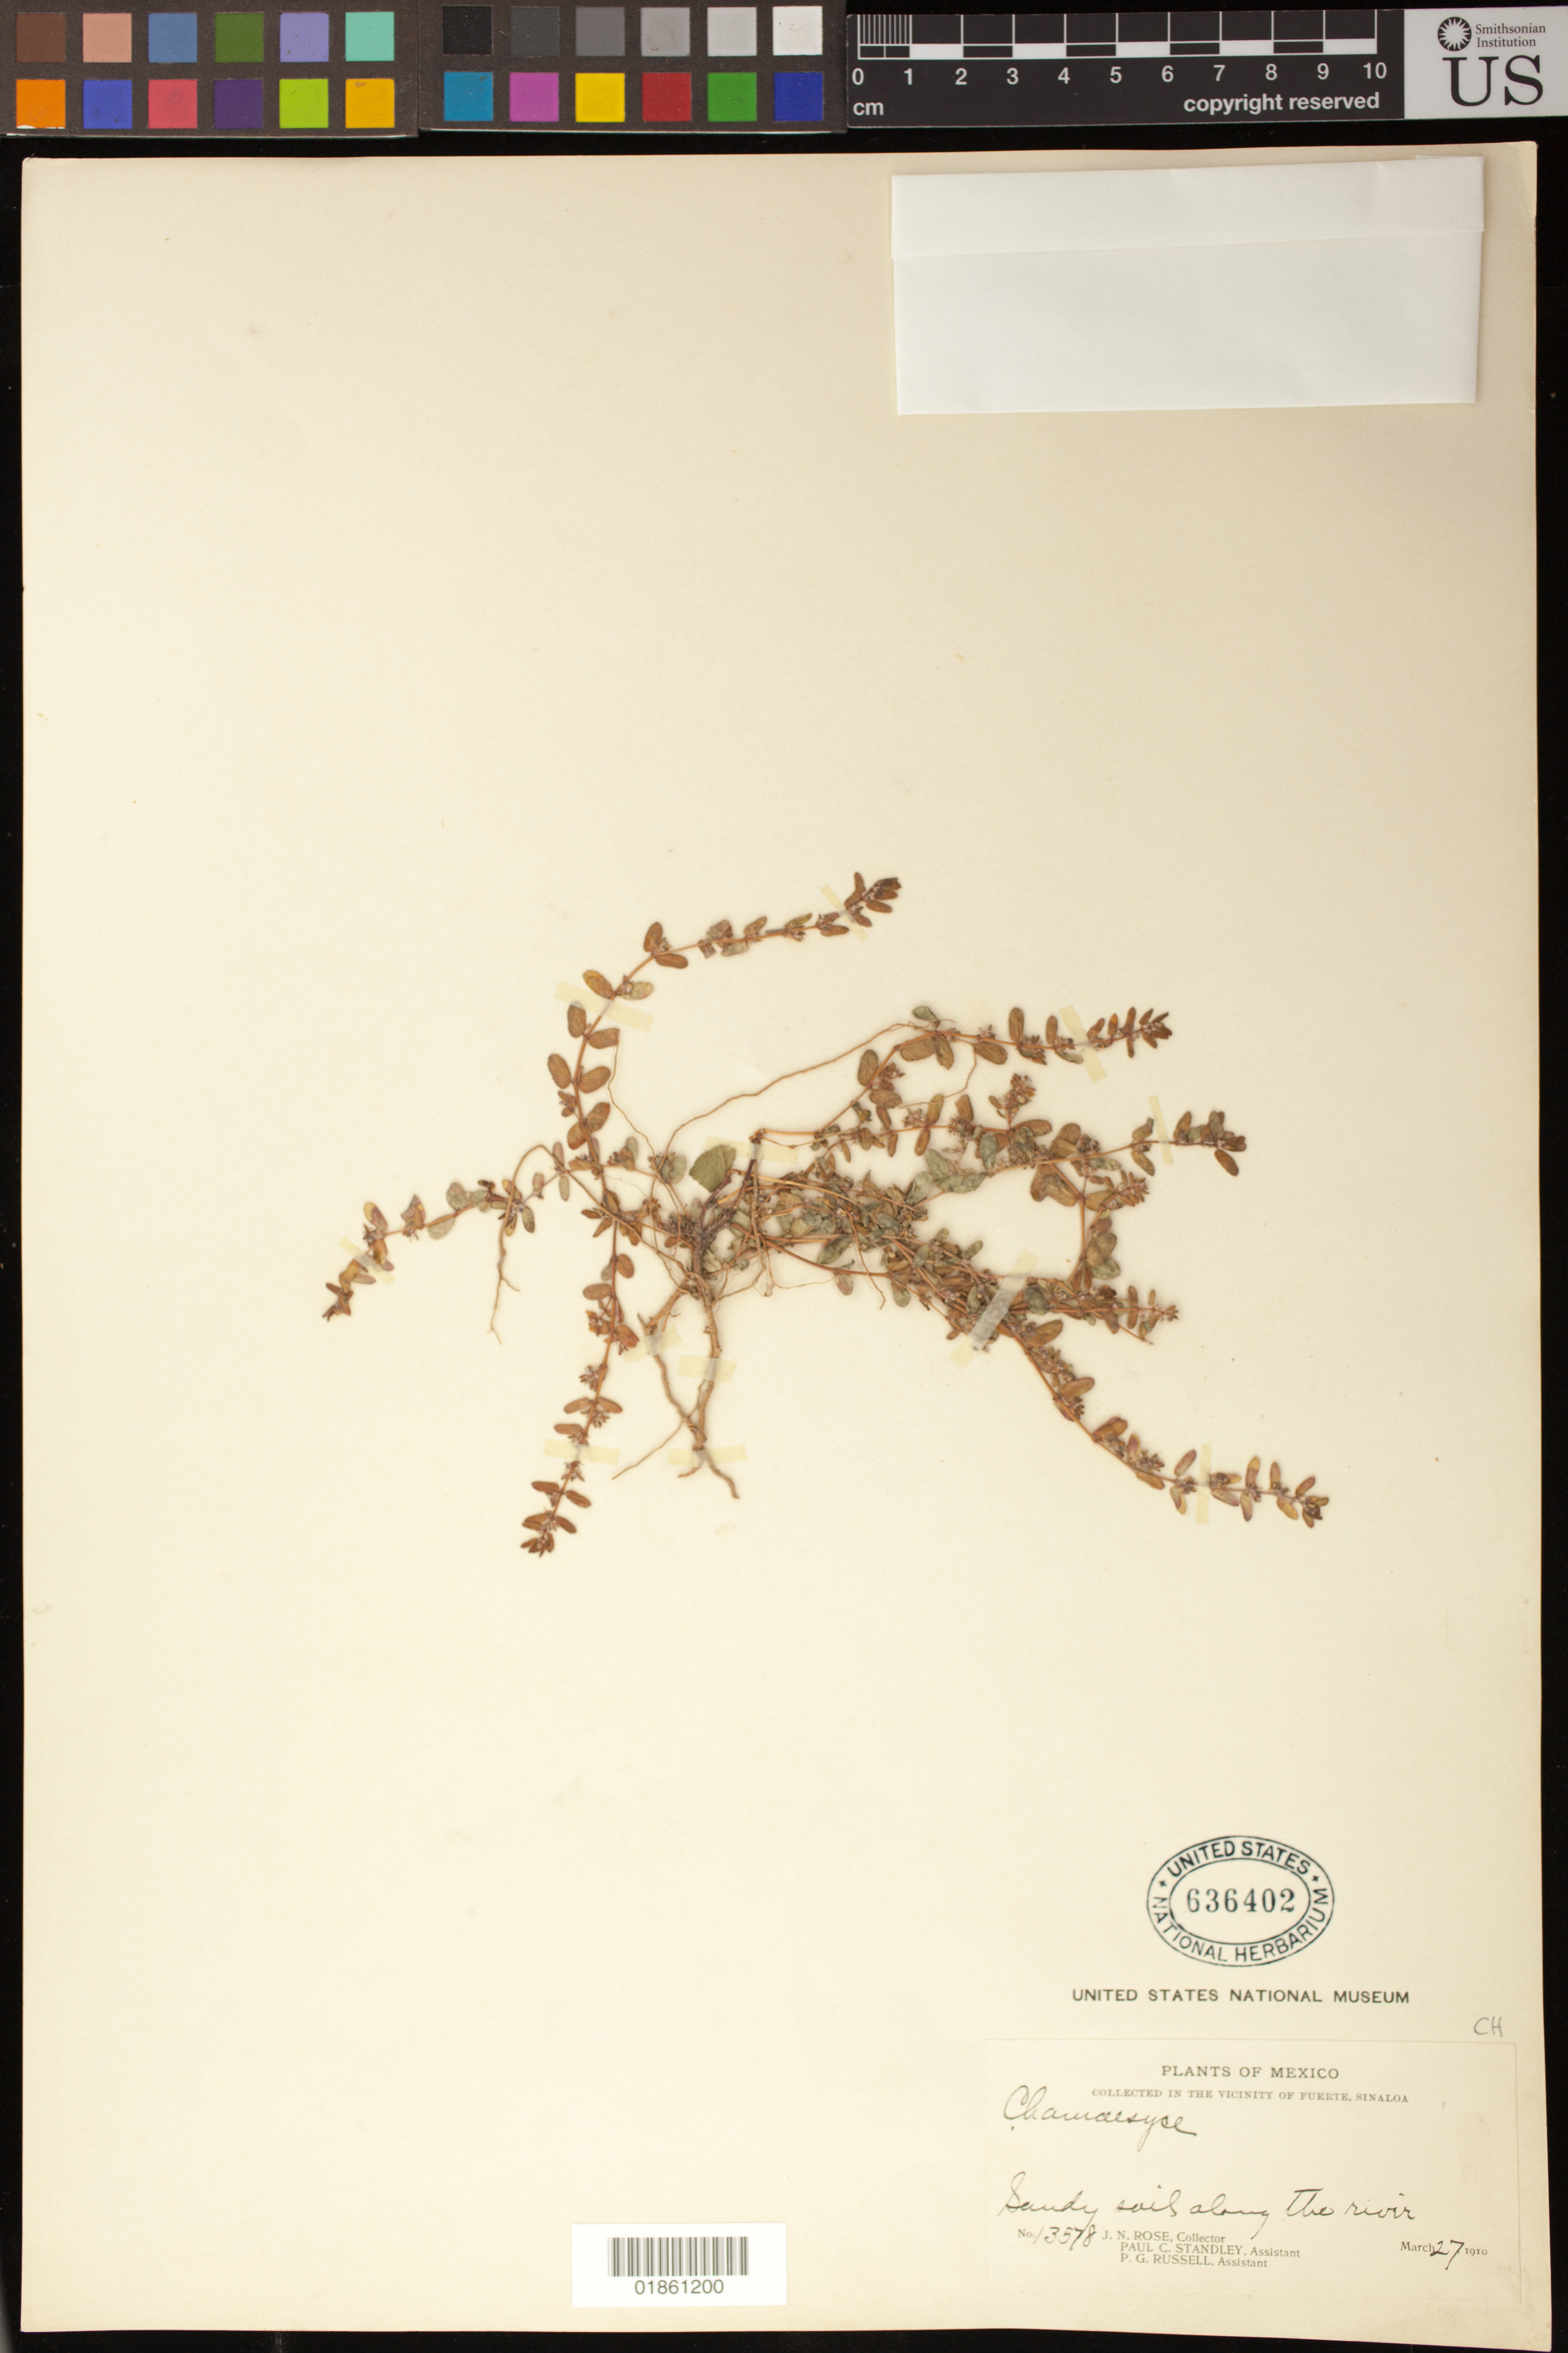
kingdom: Plantae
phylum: Tracheophyta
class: Magnoliopsida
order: Malpighiales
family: Euphorbiaceae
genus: Euphorbia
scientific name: Euphorbia sp.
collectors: J. N. Rose, P. C. Standley & P. G. Russell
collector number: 13578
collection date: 1910-03-27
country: Mexico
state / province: Sinaloa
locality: Vicinity of Fuerte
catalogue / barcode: US 636402